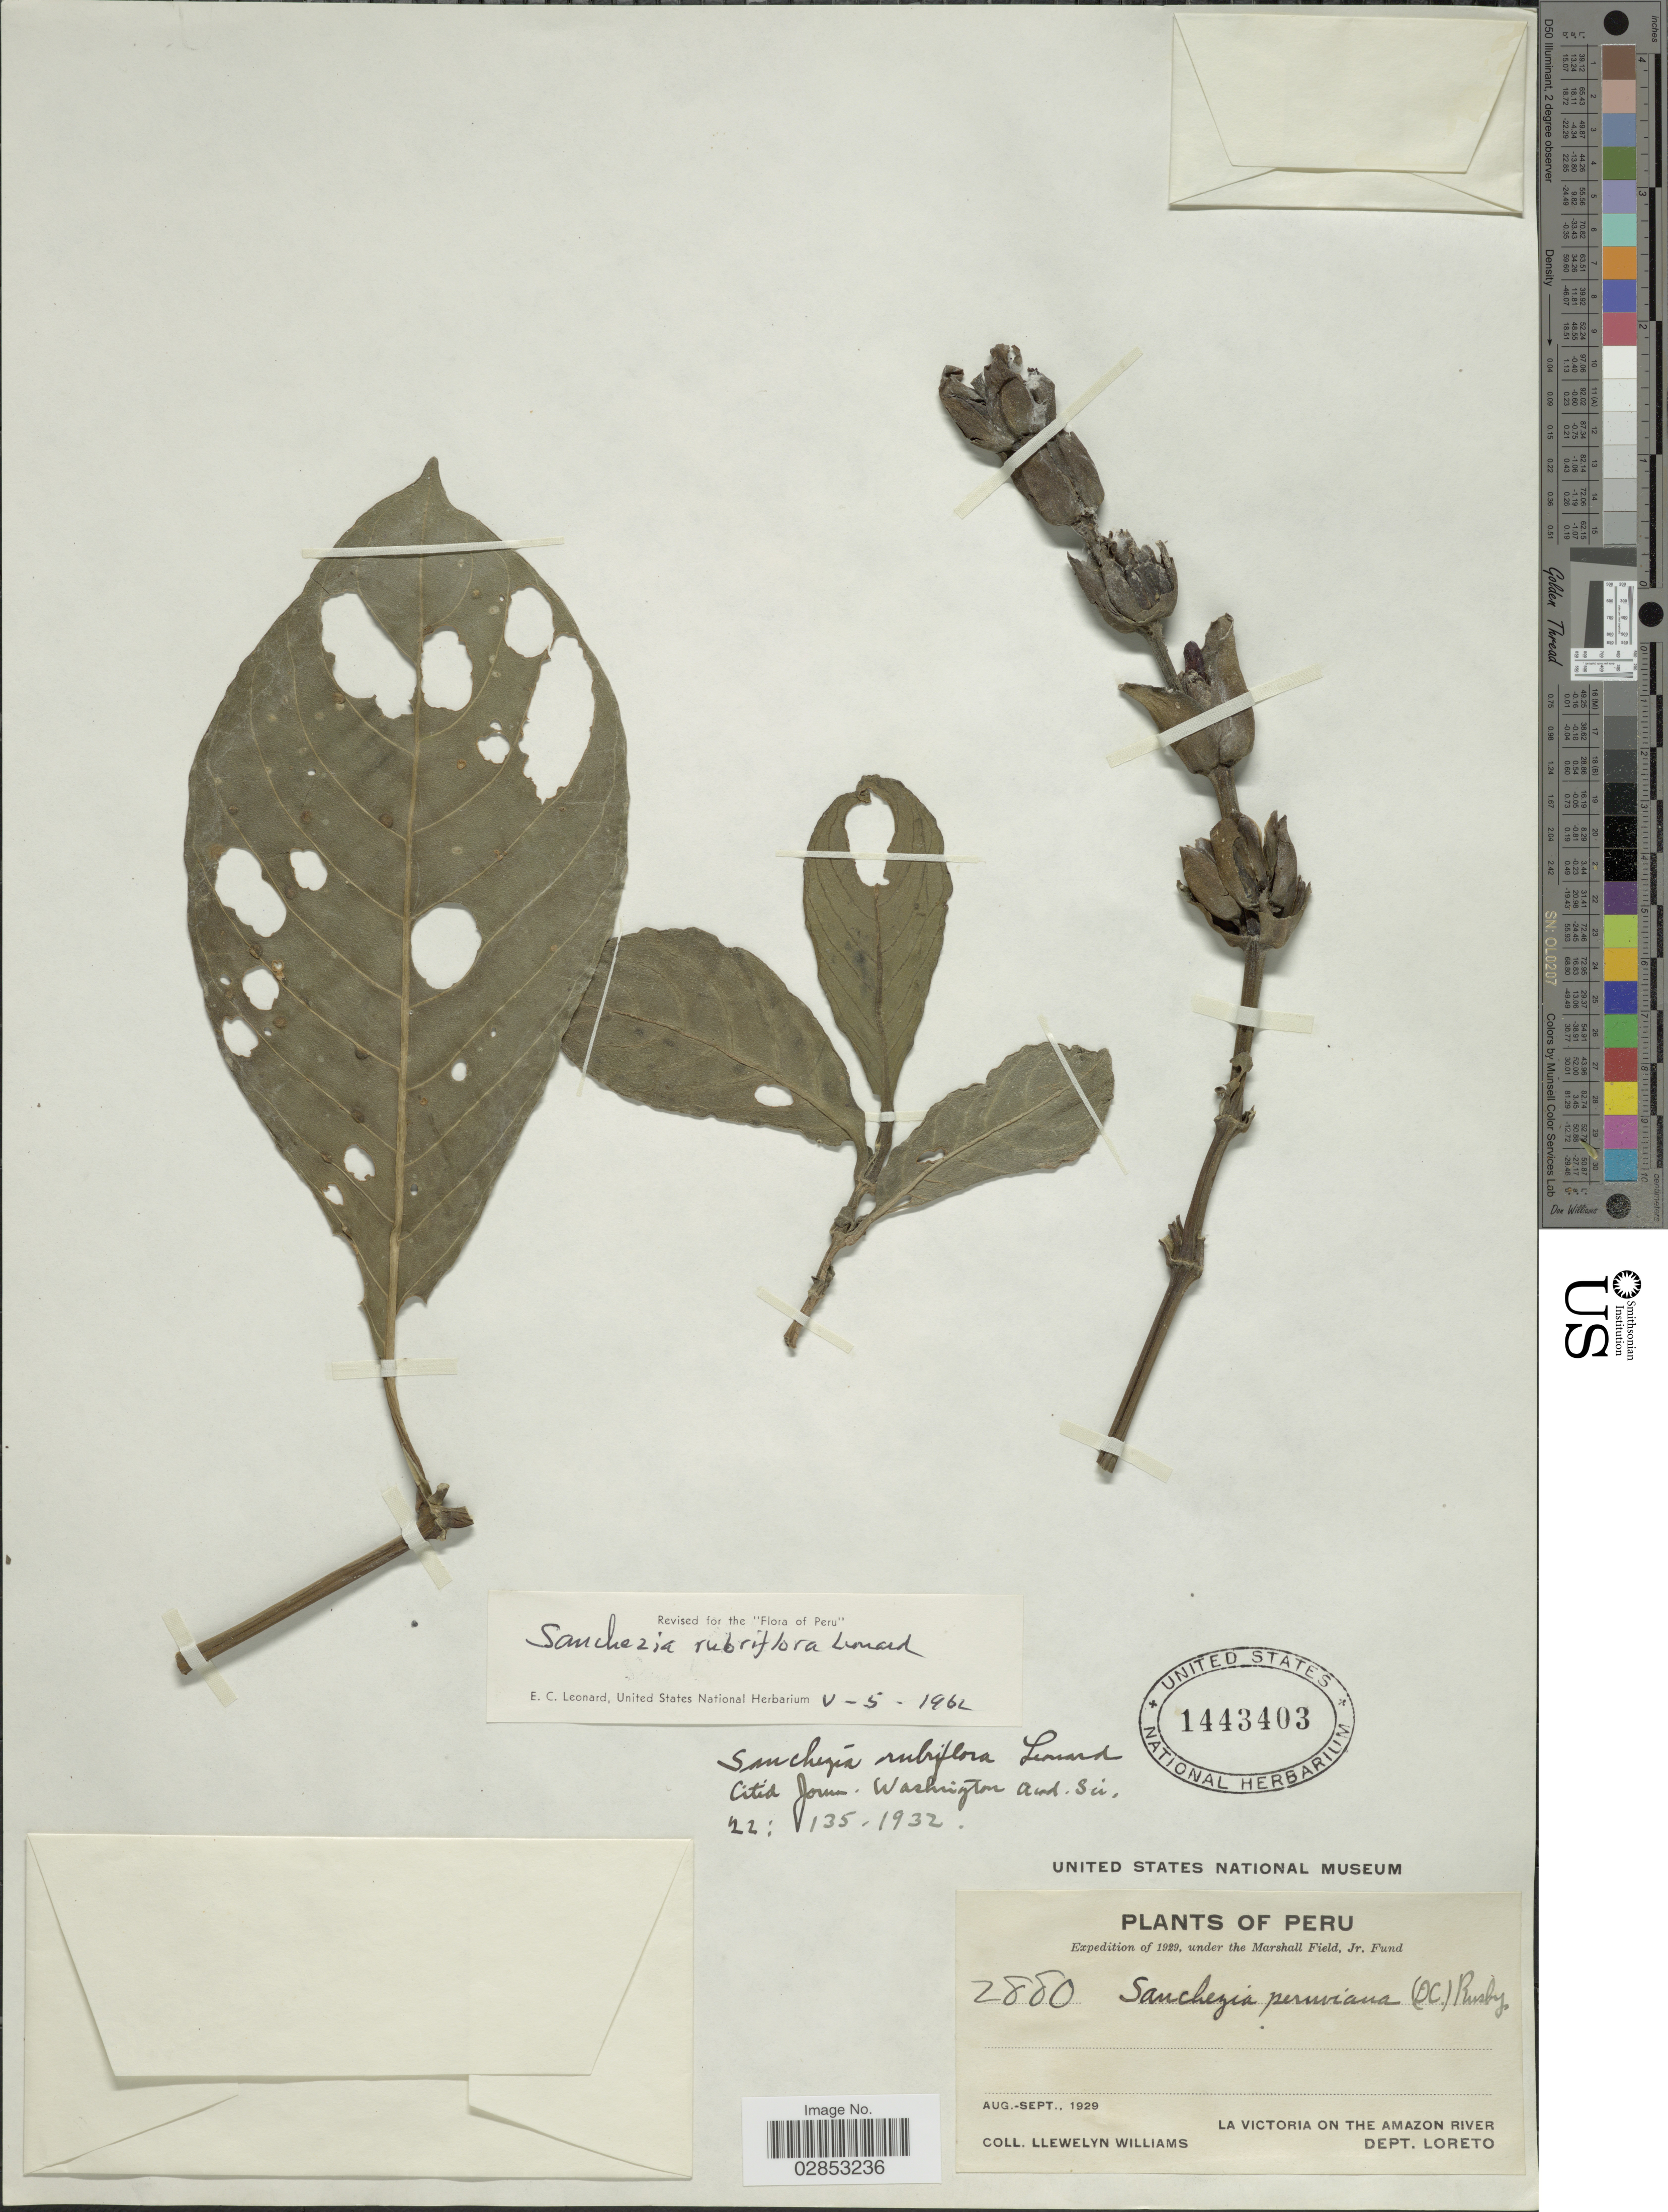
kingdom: Plantae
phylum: Tracheophyta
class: Magnoliopsida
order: Lamiales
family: Acanthaceae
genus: Sanchezia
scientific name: Sanchezia pulchra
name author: Leonard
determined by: Azevedo, Igor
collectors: Ll. Williams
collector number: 2880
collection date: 1929-08/1929-09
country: Peru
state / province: Loreto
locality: La Victoria on the Amazon River, Dept. Loreto.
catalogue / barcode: US 1443403